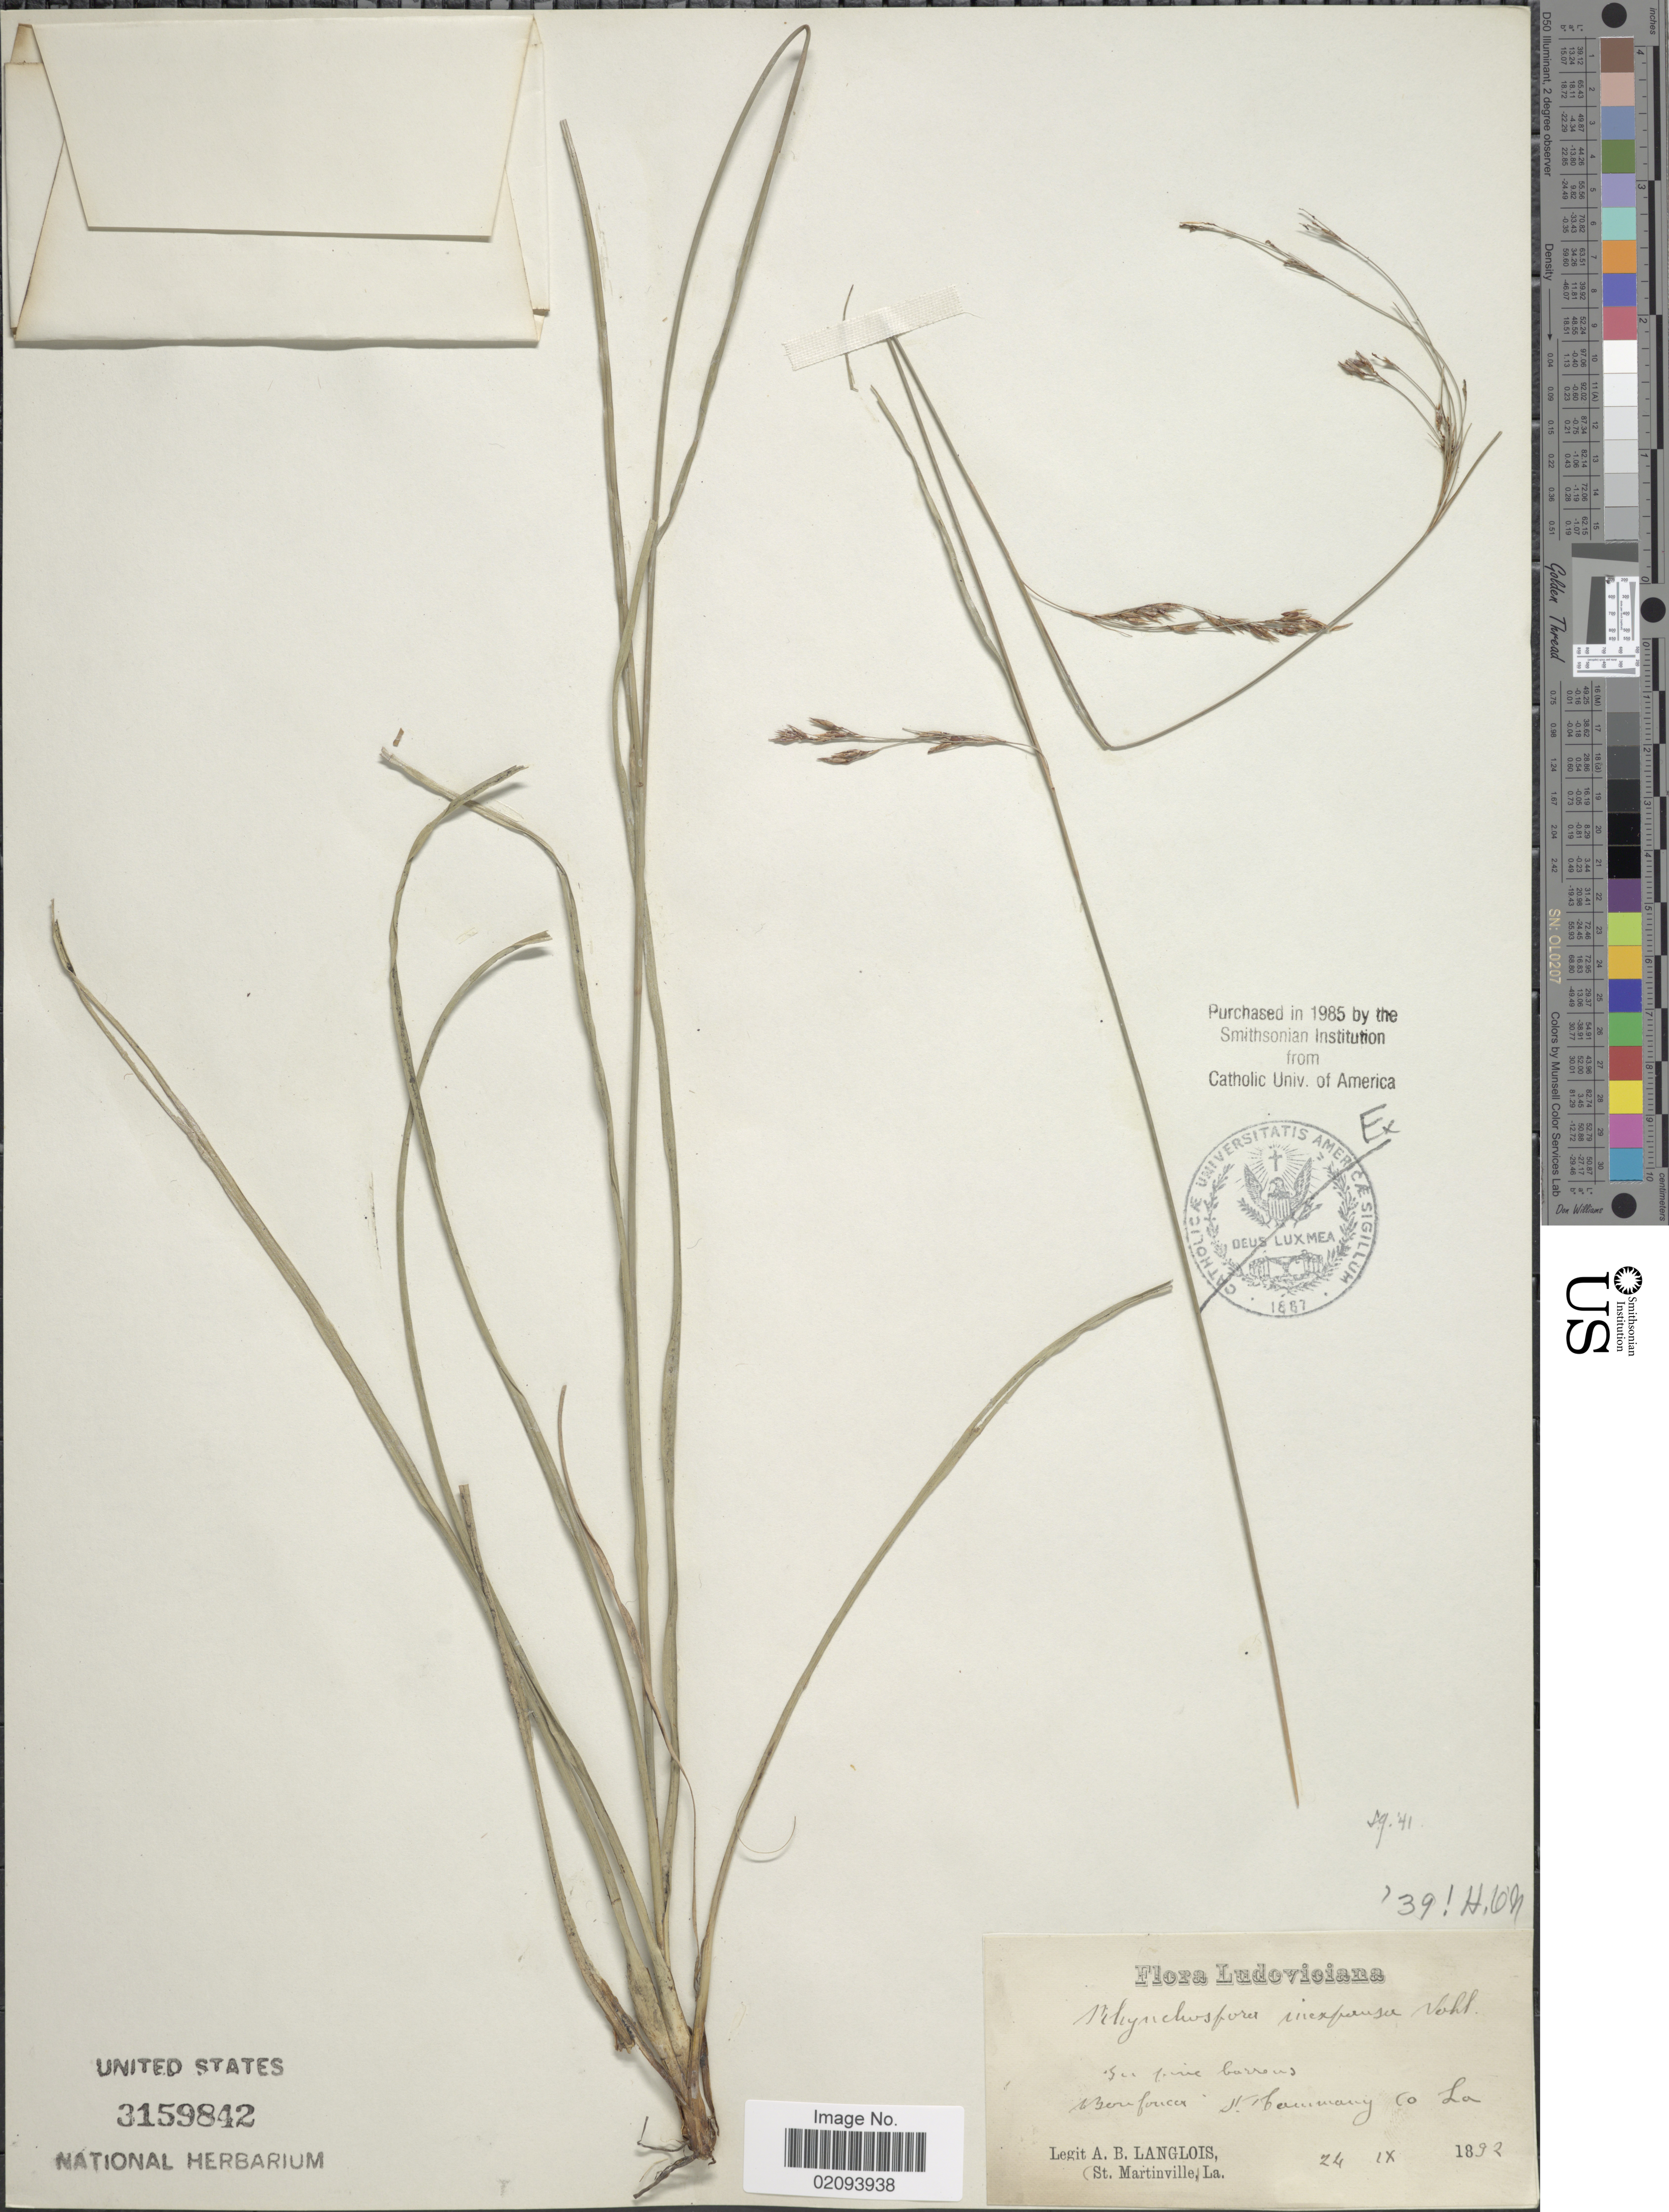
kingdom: Plantae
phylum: Tracheophyta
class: Liliopsida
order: Poales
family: Cyperaceae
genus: Rhynchospora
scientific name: Rhynchospora inexpansa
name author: (Michx.) Vahl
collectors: A. Langlois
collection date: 1892-09-24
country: United States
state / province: Louisiana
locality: In pine barrens. Bonfouca, St. Tammany Co.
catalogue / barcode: US 3159842